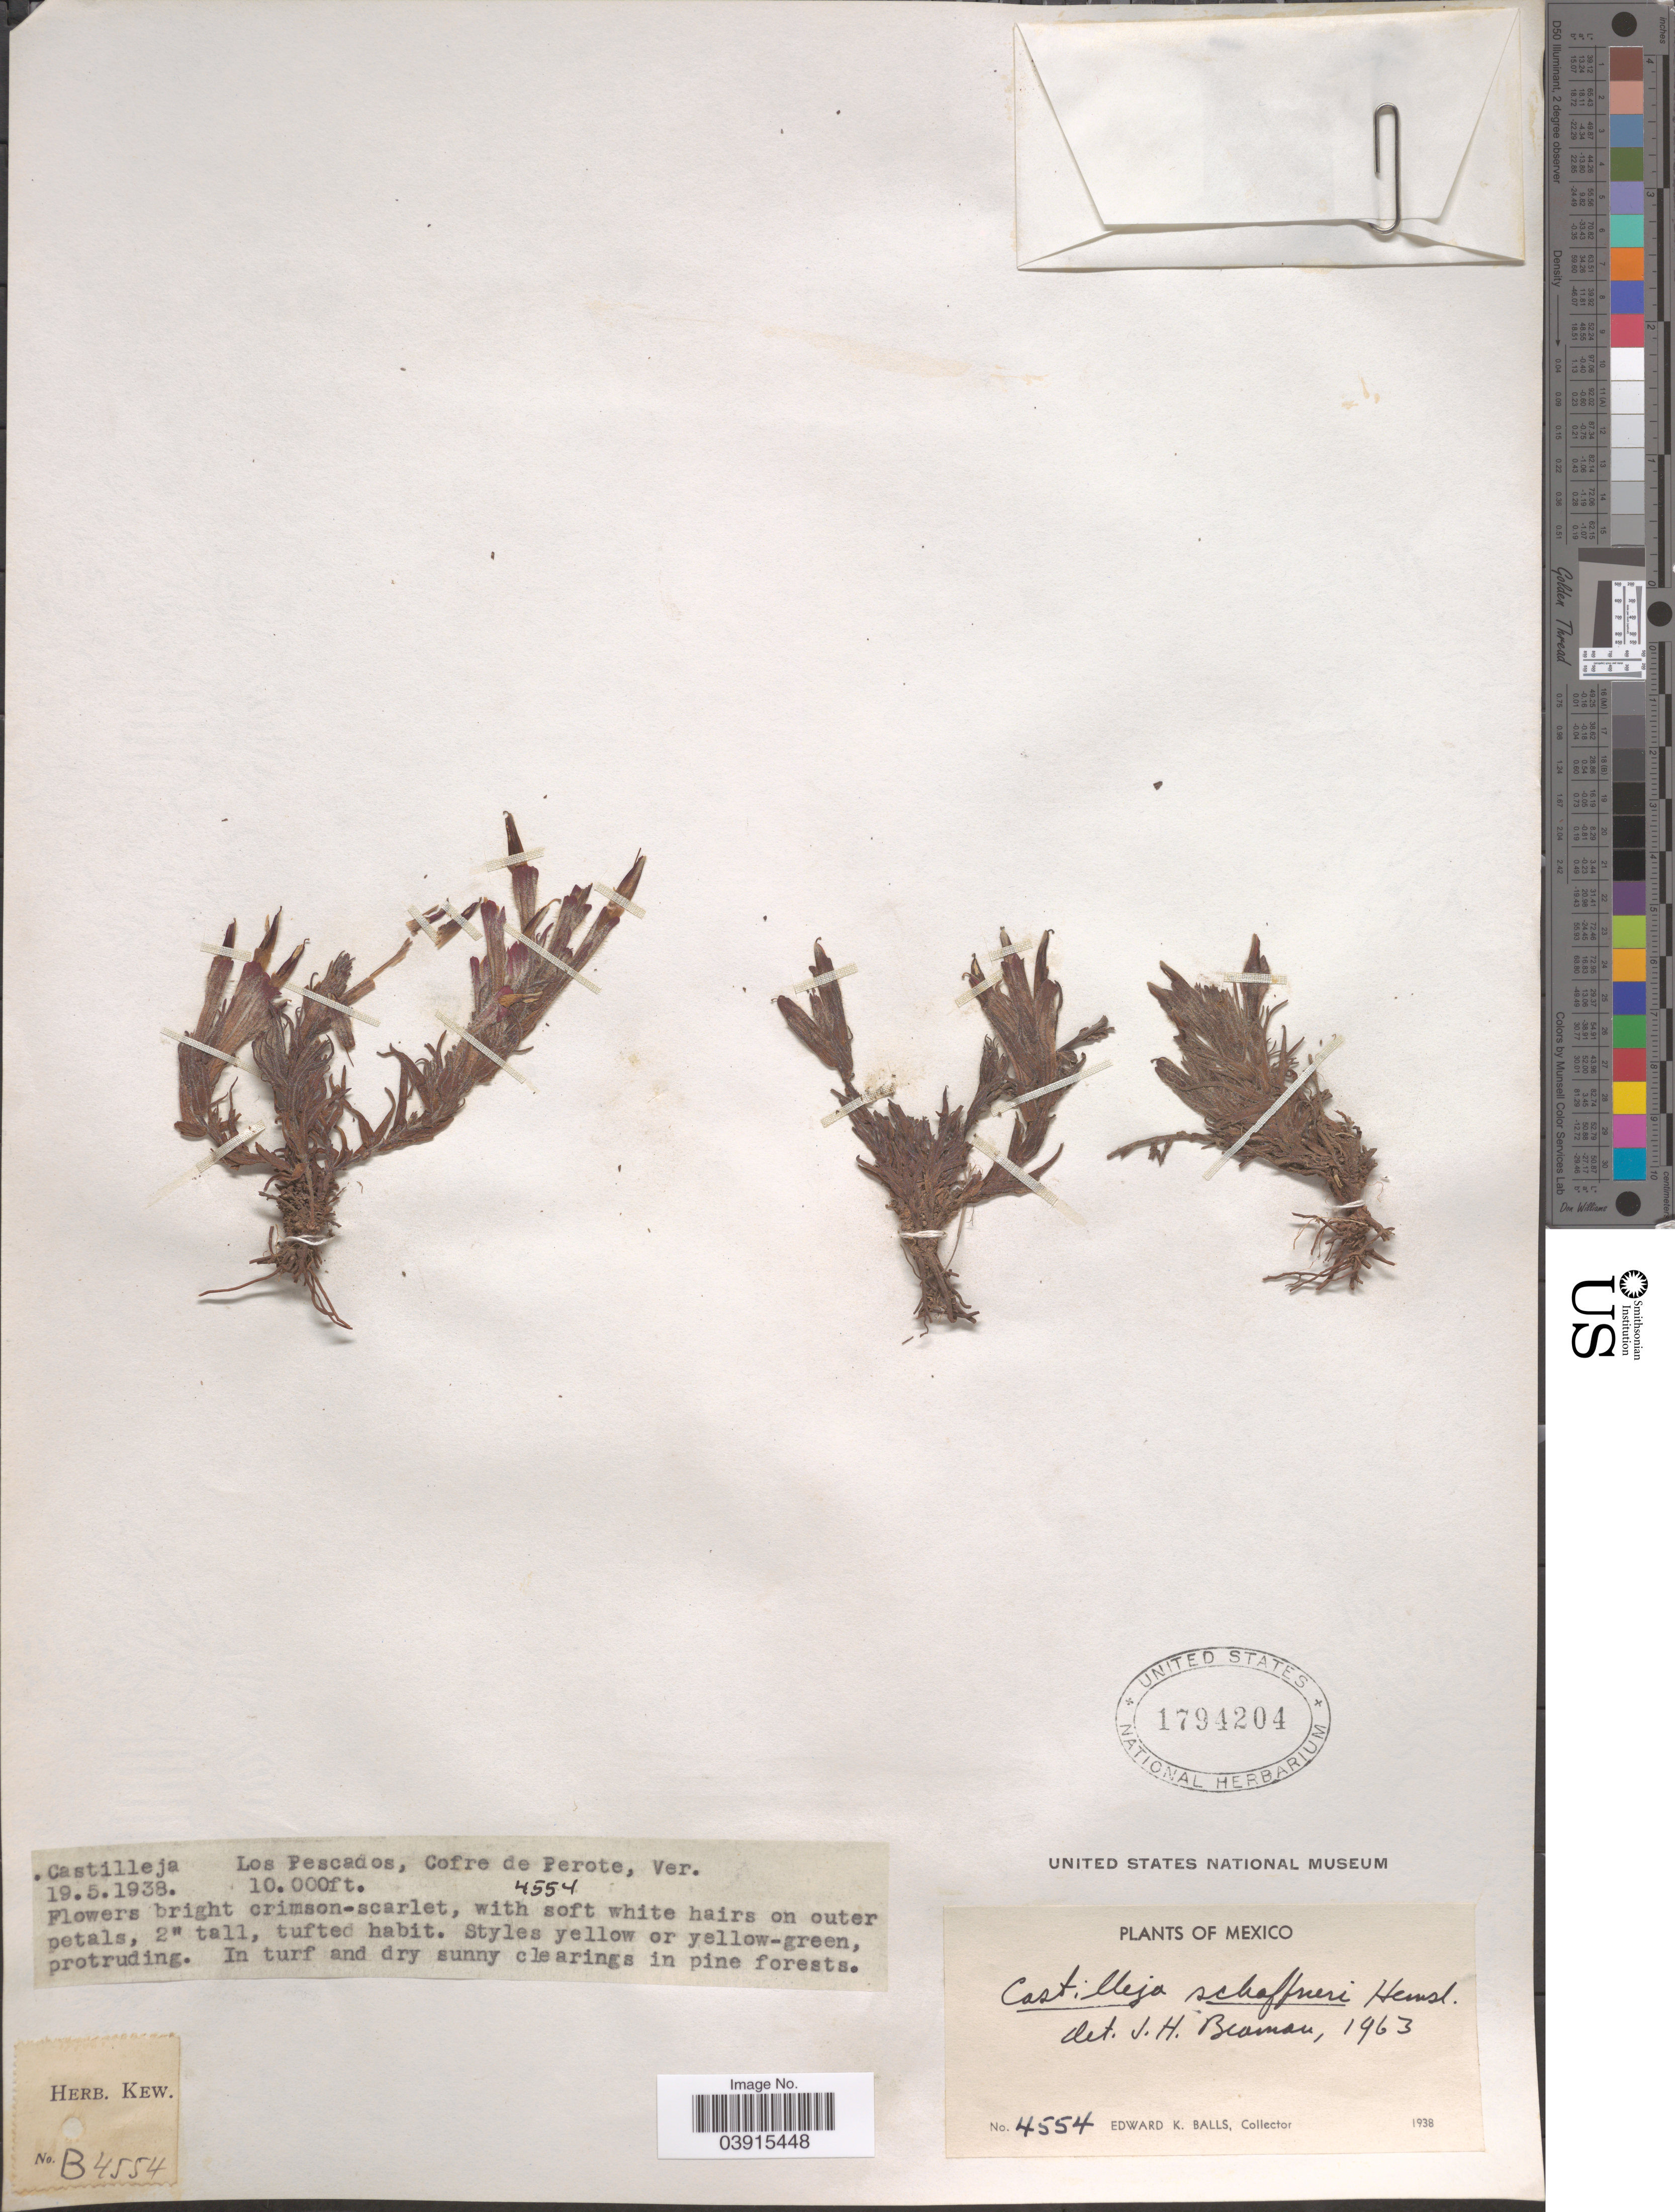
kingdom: Plantae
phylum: Tracheophyta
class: Magnoliopsida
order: Lamiales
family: Orobanchaceae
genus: Castilleja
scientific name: Castilleja schaffneri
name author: Hemsl.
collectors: E. K. Balls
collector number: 4554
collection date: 1938-05-19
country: Mexico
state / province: Veracruz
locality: Los Pescados, Cofre de Perote, Ver.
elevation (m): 3048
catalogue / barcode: US 1794204